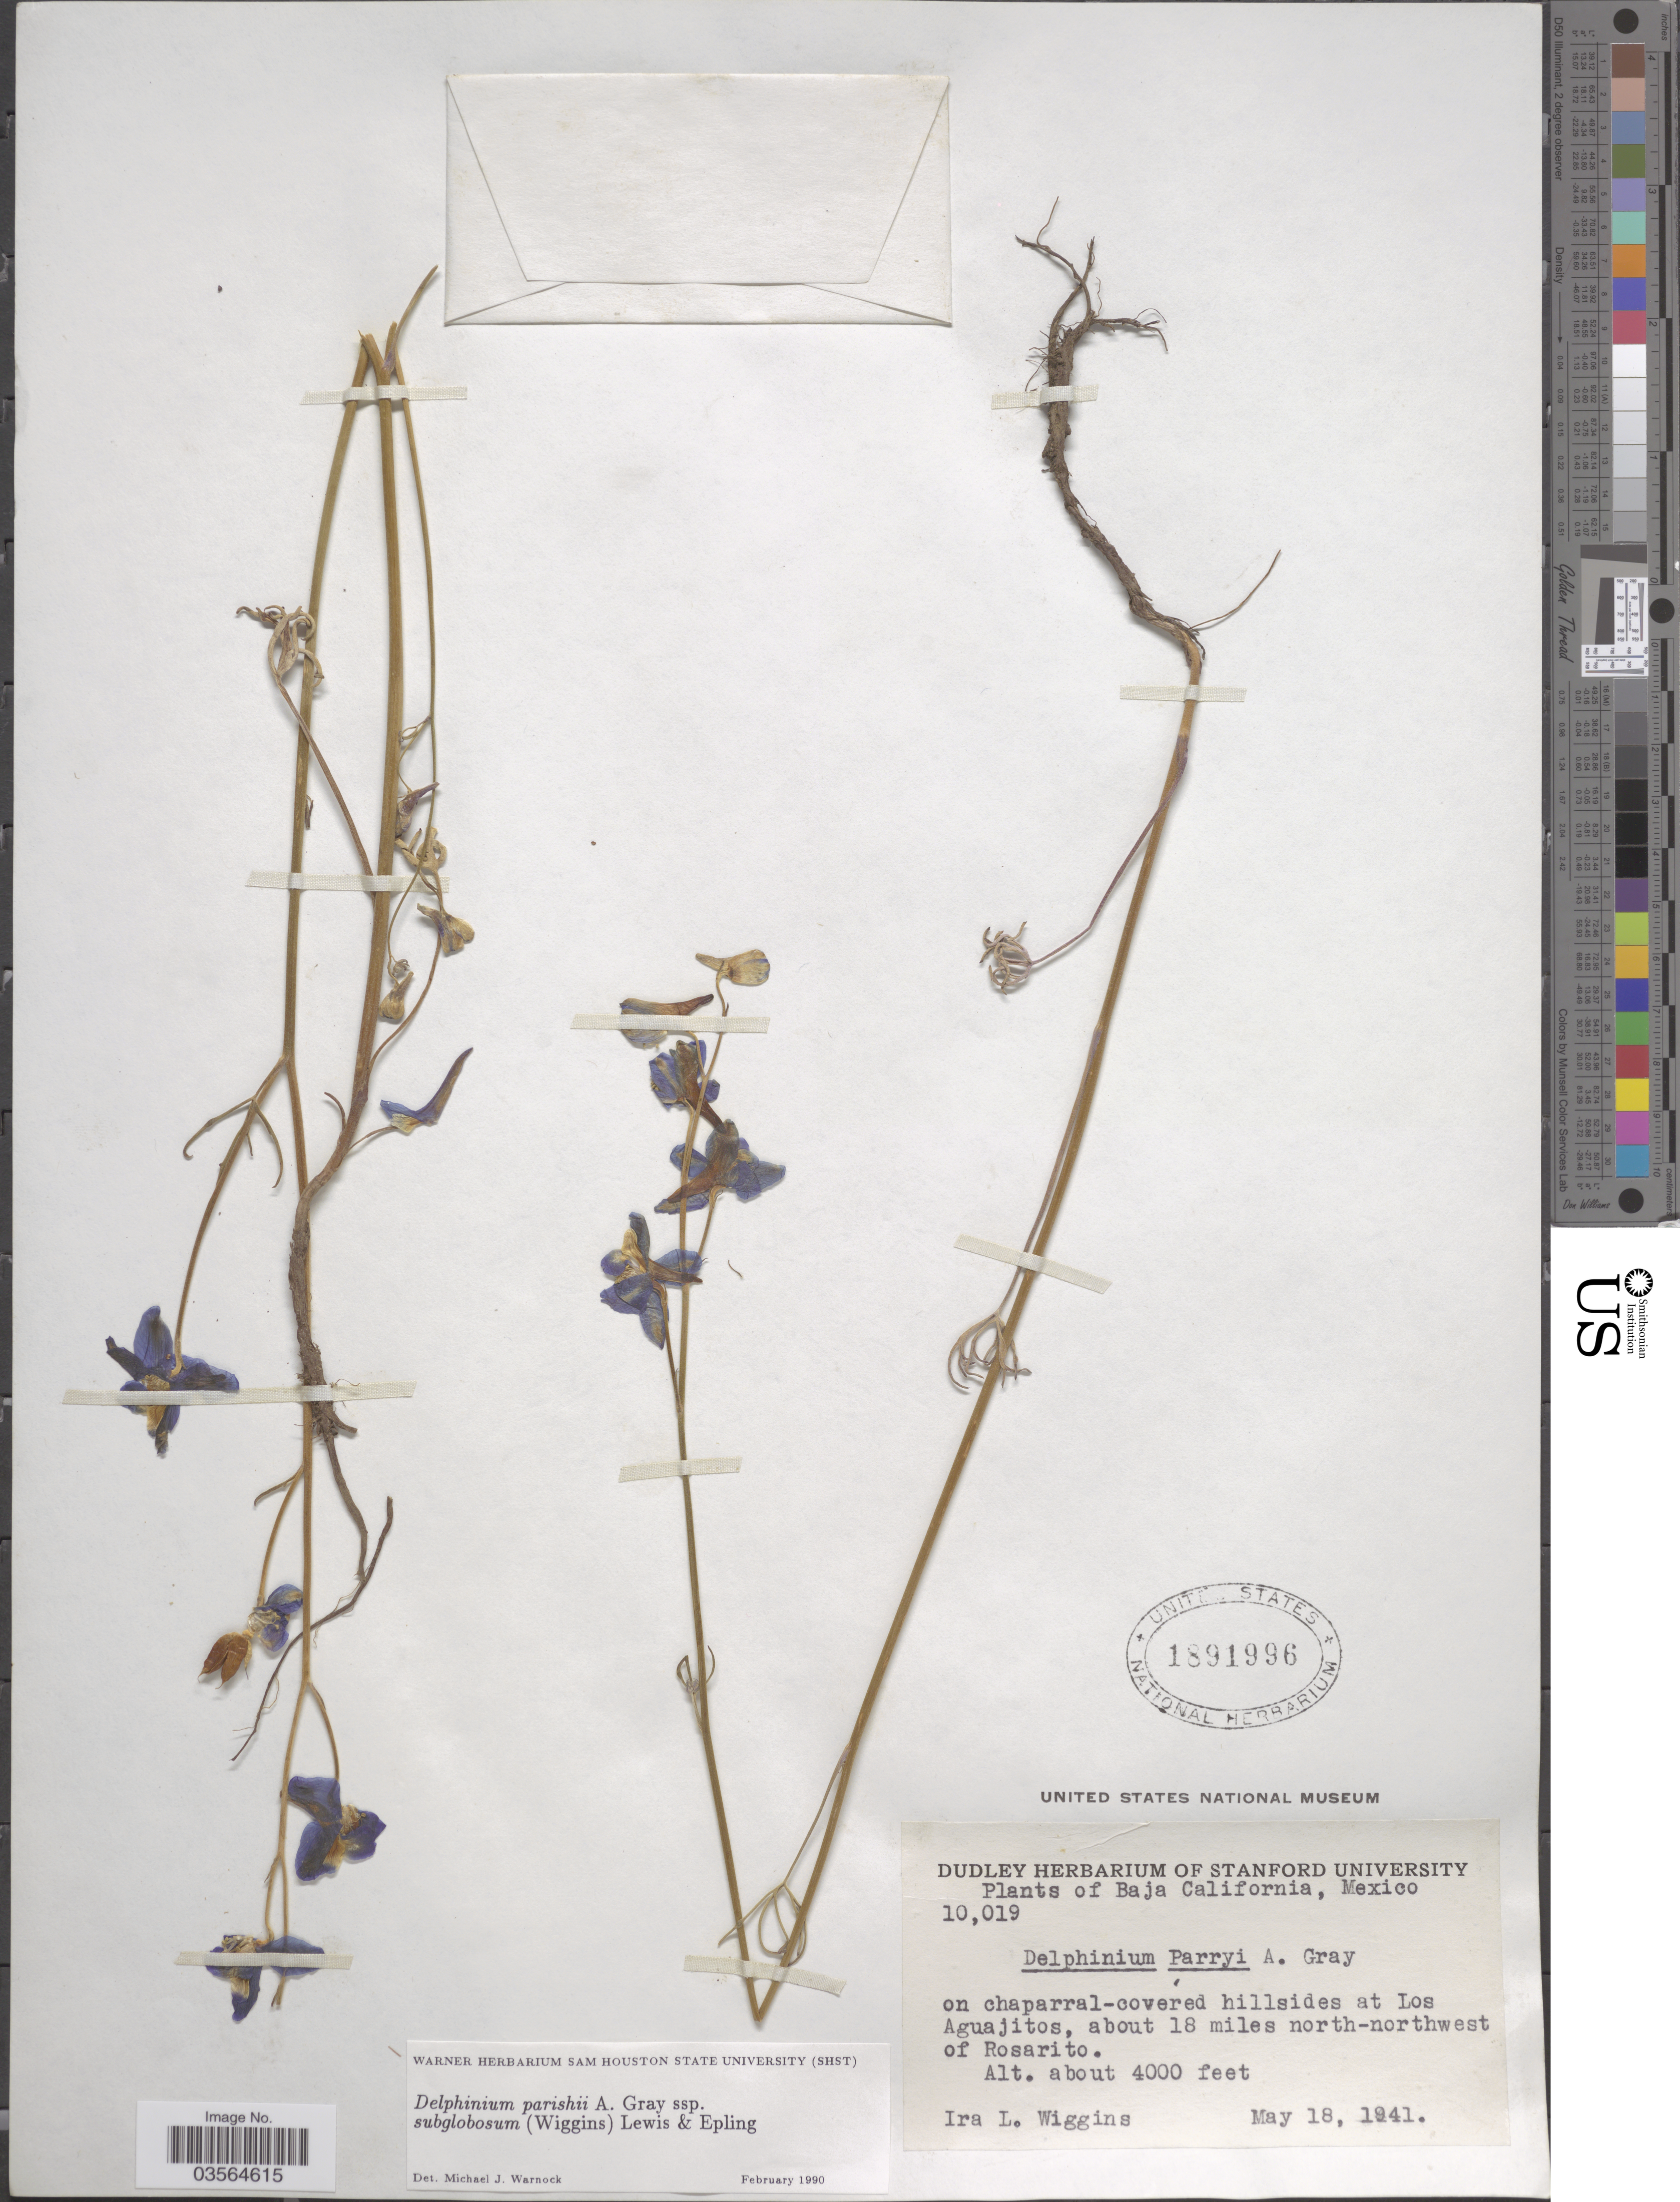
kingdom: Plantae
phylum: Tracheophyta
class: Magnoliopsida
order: Ranunculales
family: Ranunculaceae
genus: Delphinium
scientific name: Delphinium parishii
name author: A. Gray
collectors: I. L. Wiggins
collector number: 10019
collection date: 1941-05-18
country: Mexico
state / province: Baja California Norte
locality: At Los Aguajitos, about 18 miles north-northwest of Rosarito.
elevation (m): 1219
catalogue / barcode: US 1891996